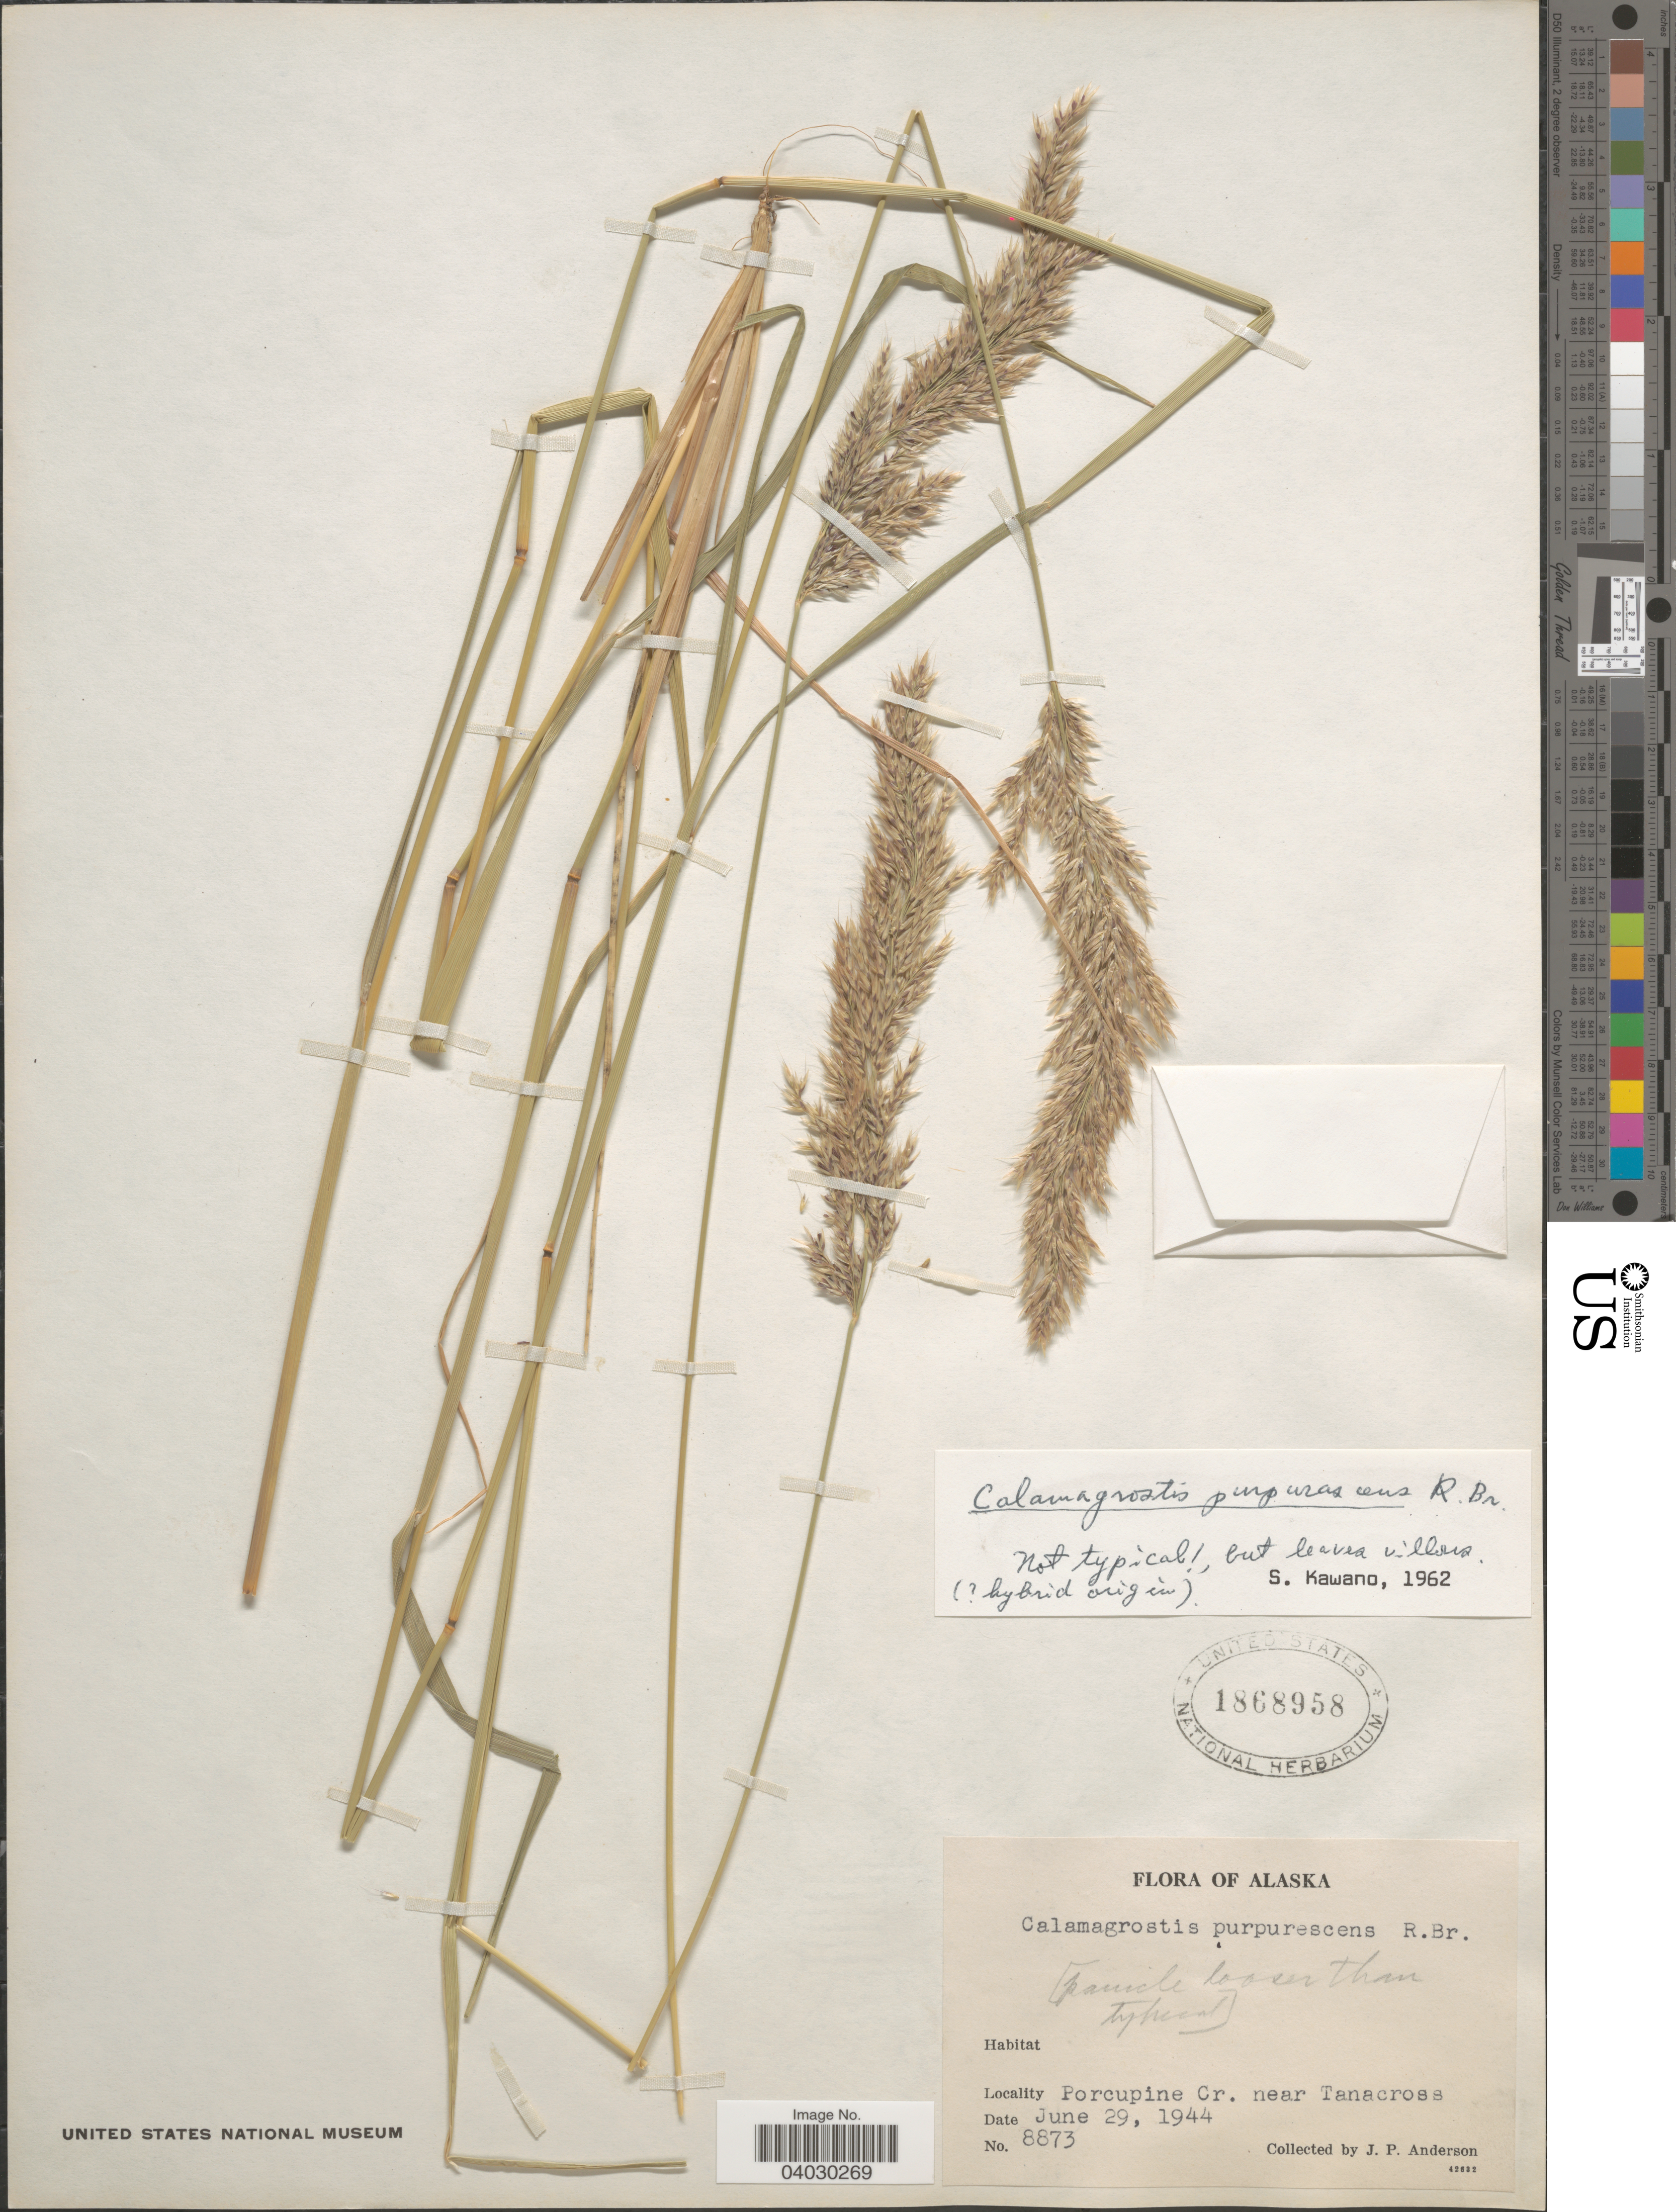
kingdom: Plantae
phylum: Tracheophyta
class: Liliopsida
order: Poales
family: Poaceae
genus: Calamagrostis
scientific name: Calamagrostis purpurascens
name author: R. Br.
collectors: J. P. Anderson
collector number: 8873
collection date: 1944-06-29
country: United States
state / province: Alaska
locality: Porcupine Cr. near Tanacross.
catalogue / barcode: US 1868958